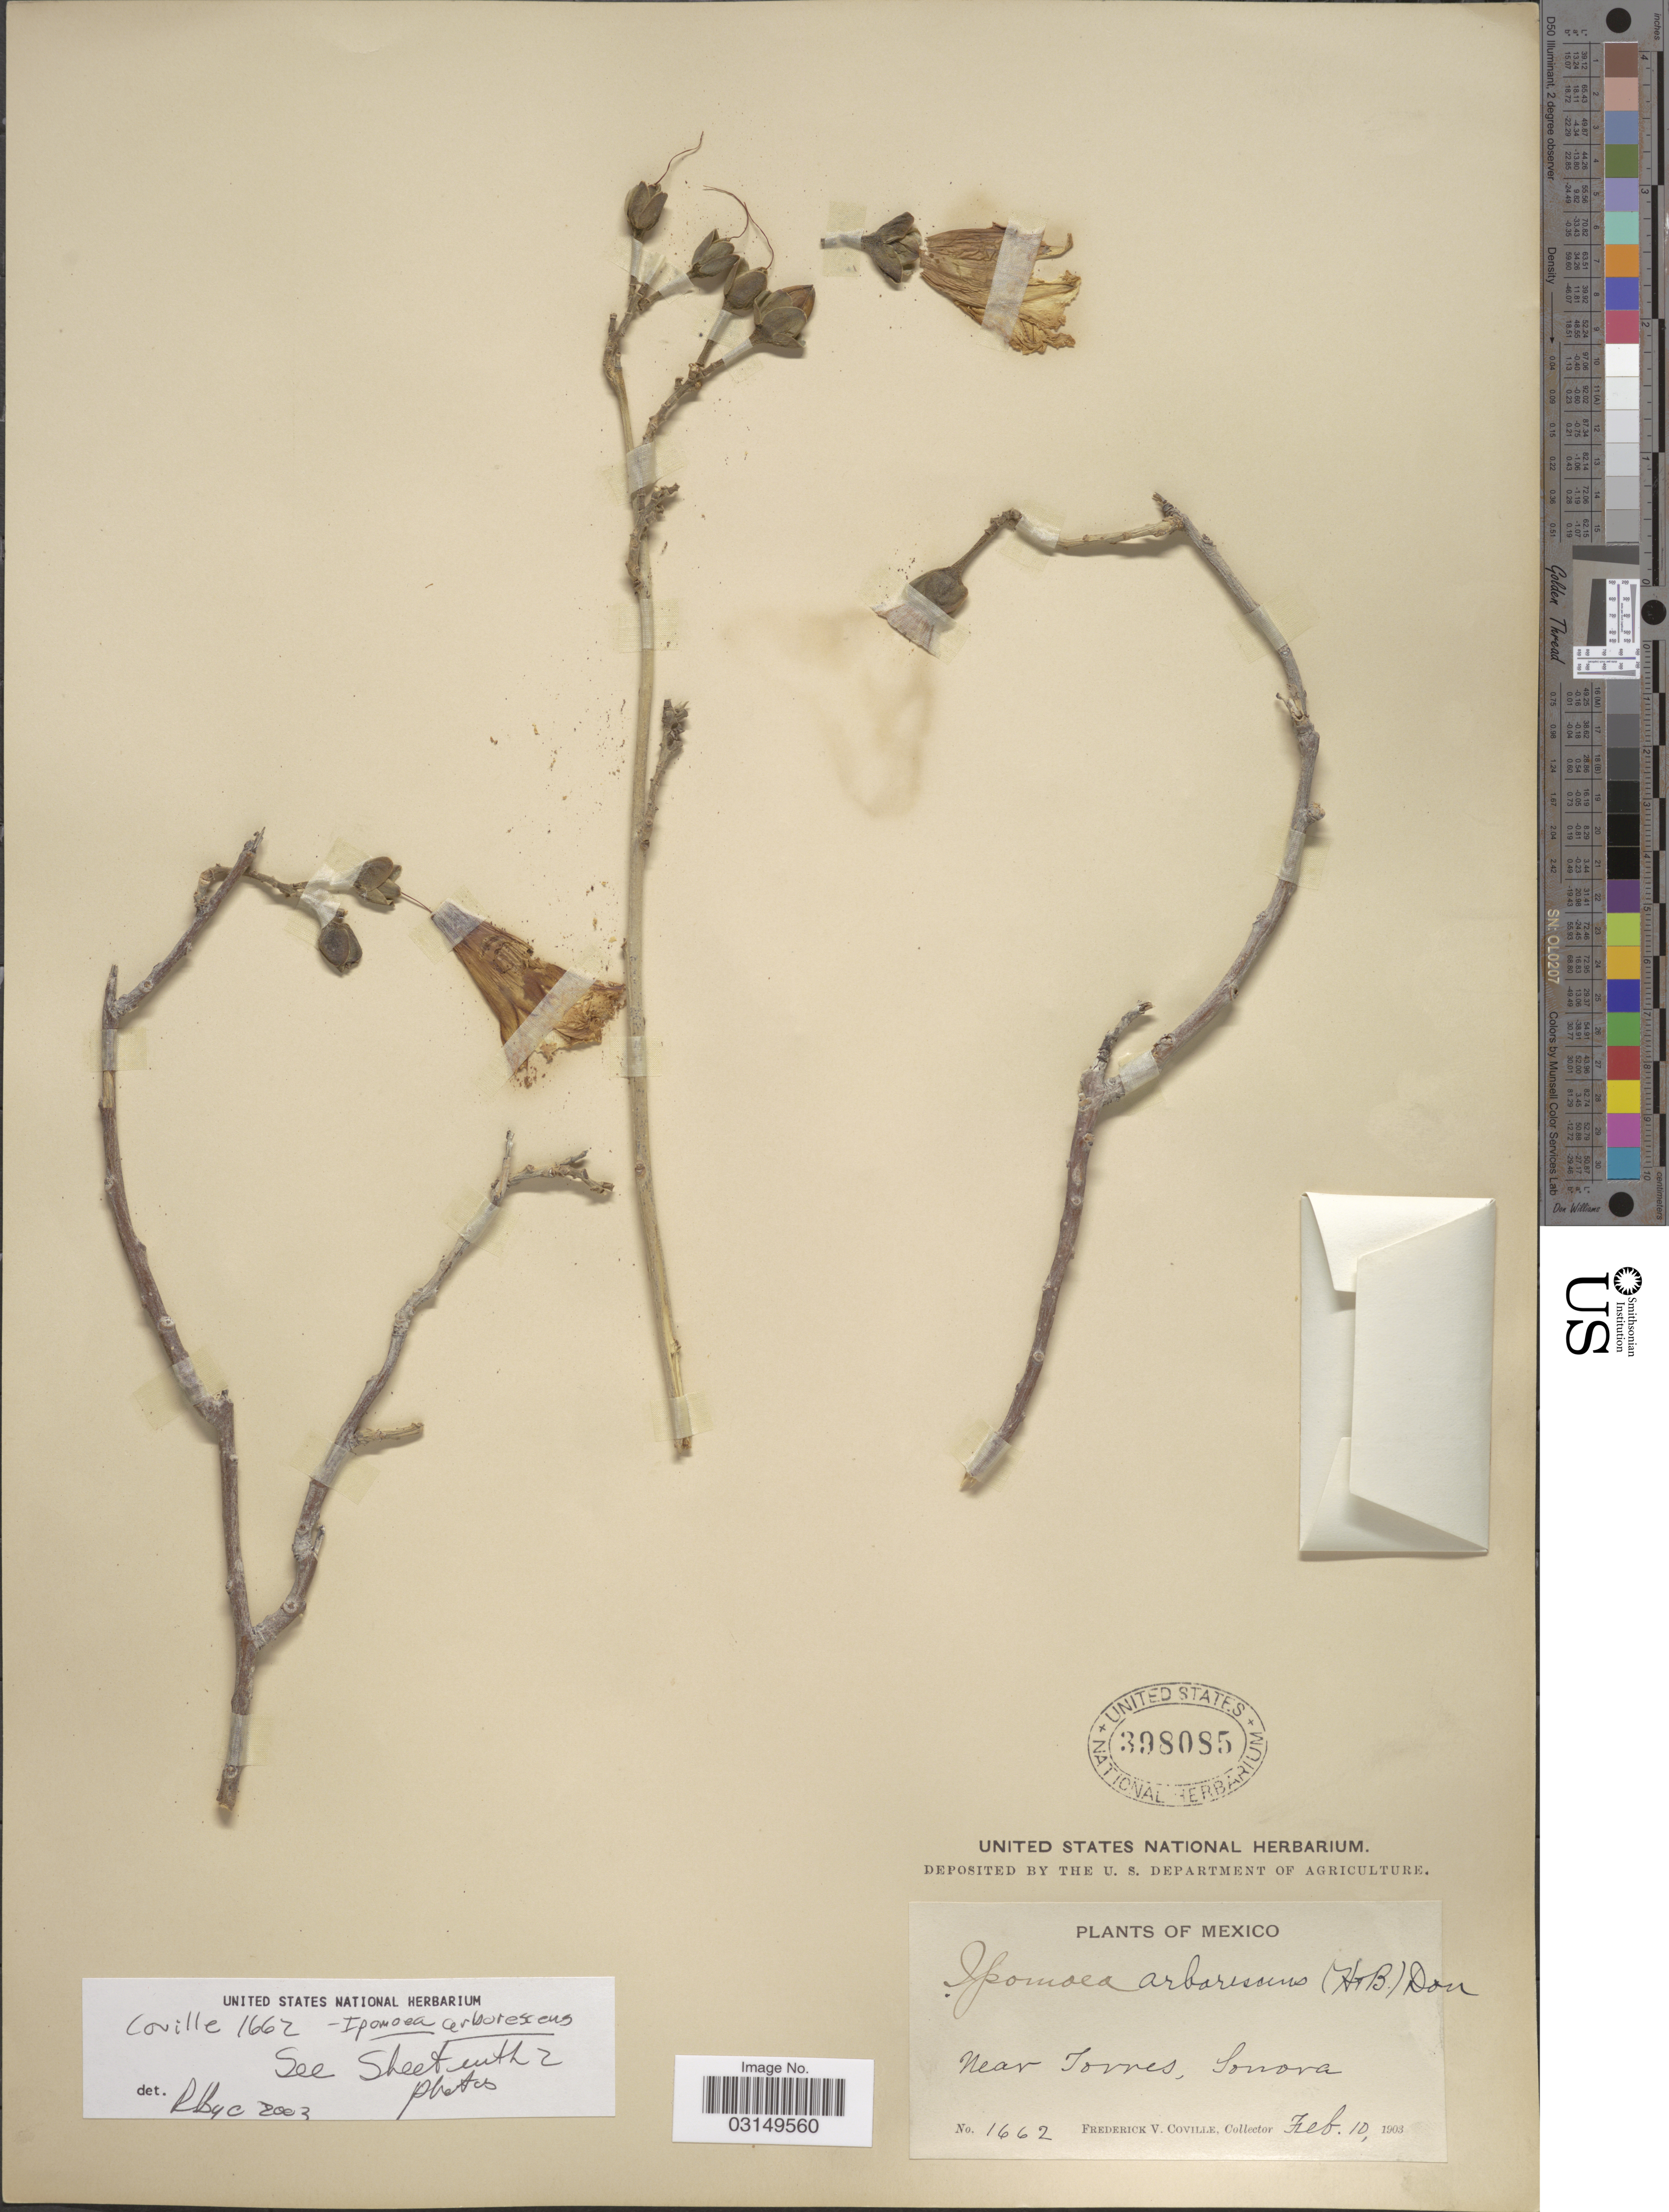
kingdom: Plantae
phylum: Tracheophyta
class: Magnoliopsida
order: Solanales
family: Convolvulaceae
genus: Ipomoea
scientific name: Ipomoea arborescens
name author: (Humb. & Bonpl. ex Willd.) G. Don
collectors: F. V. Coville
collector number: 1662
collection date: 1903-02-10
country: Mexico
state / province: Sonora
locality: Near Torres.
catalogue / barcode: US 398085